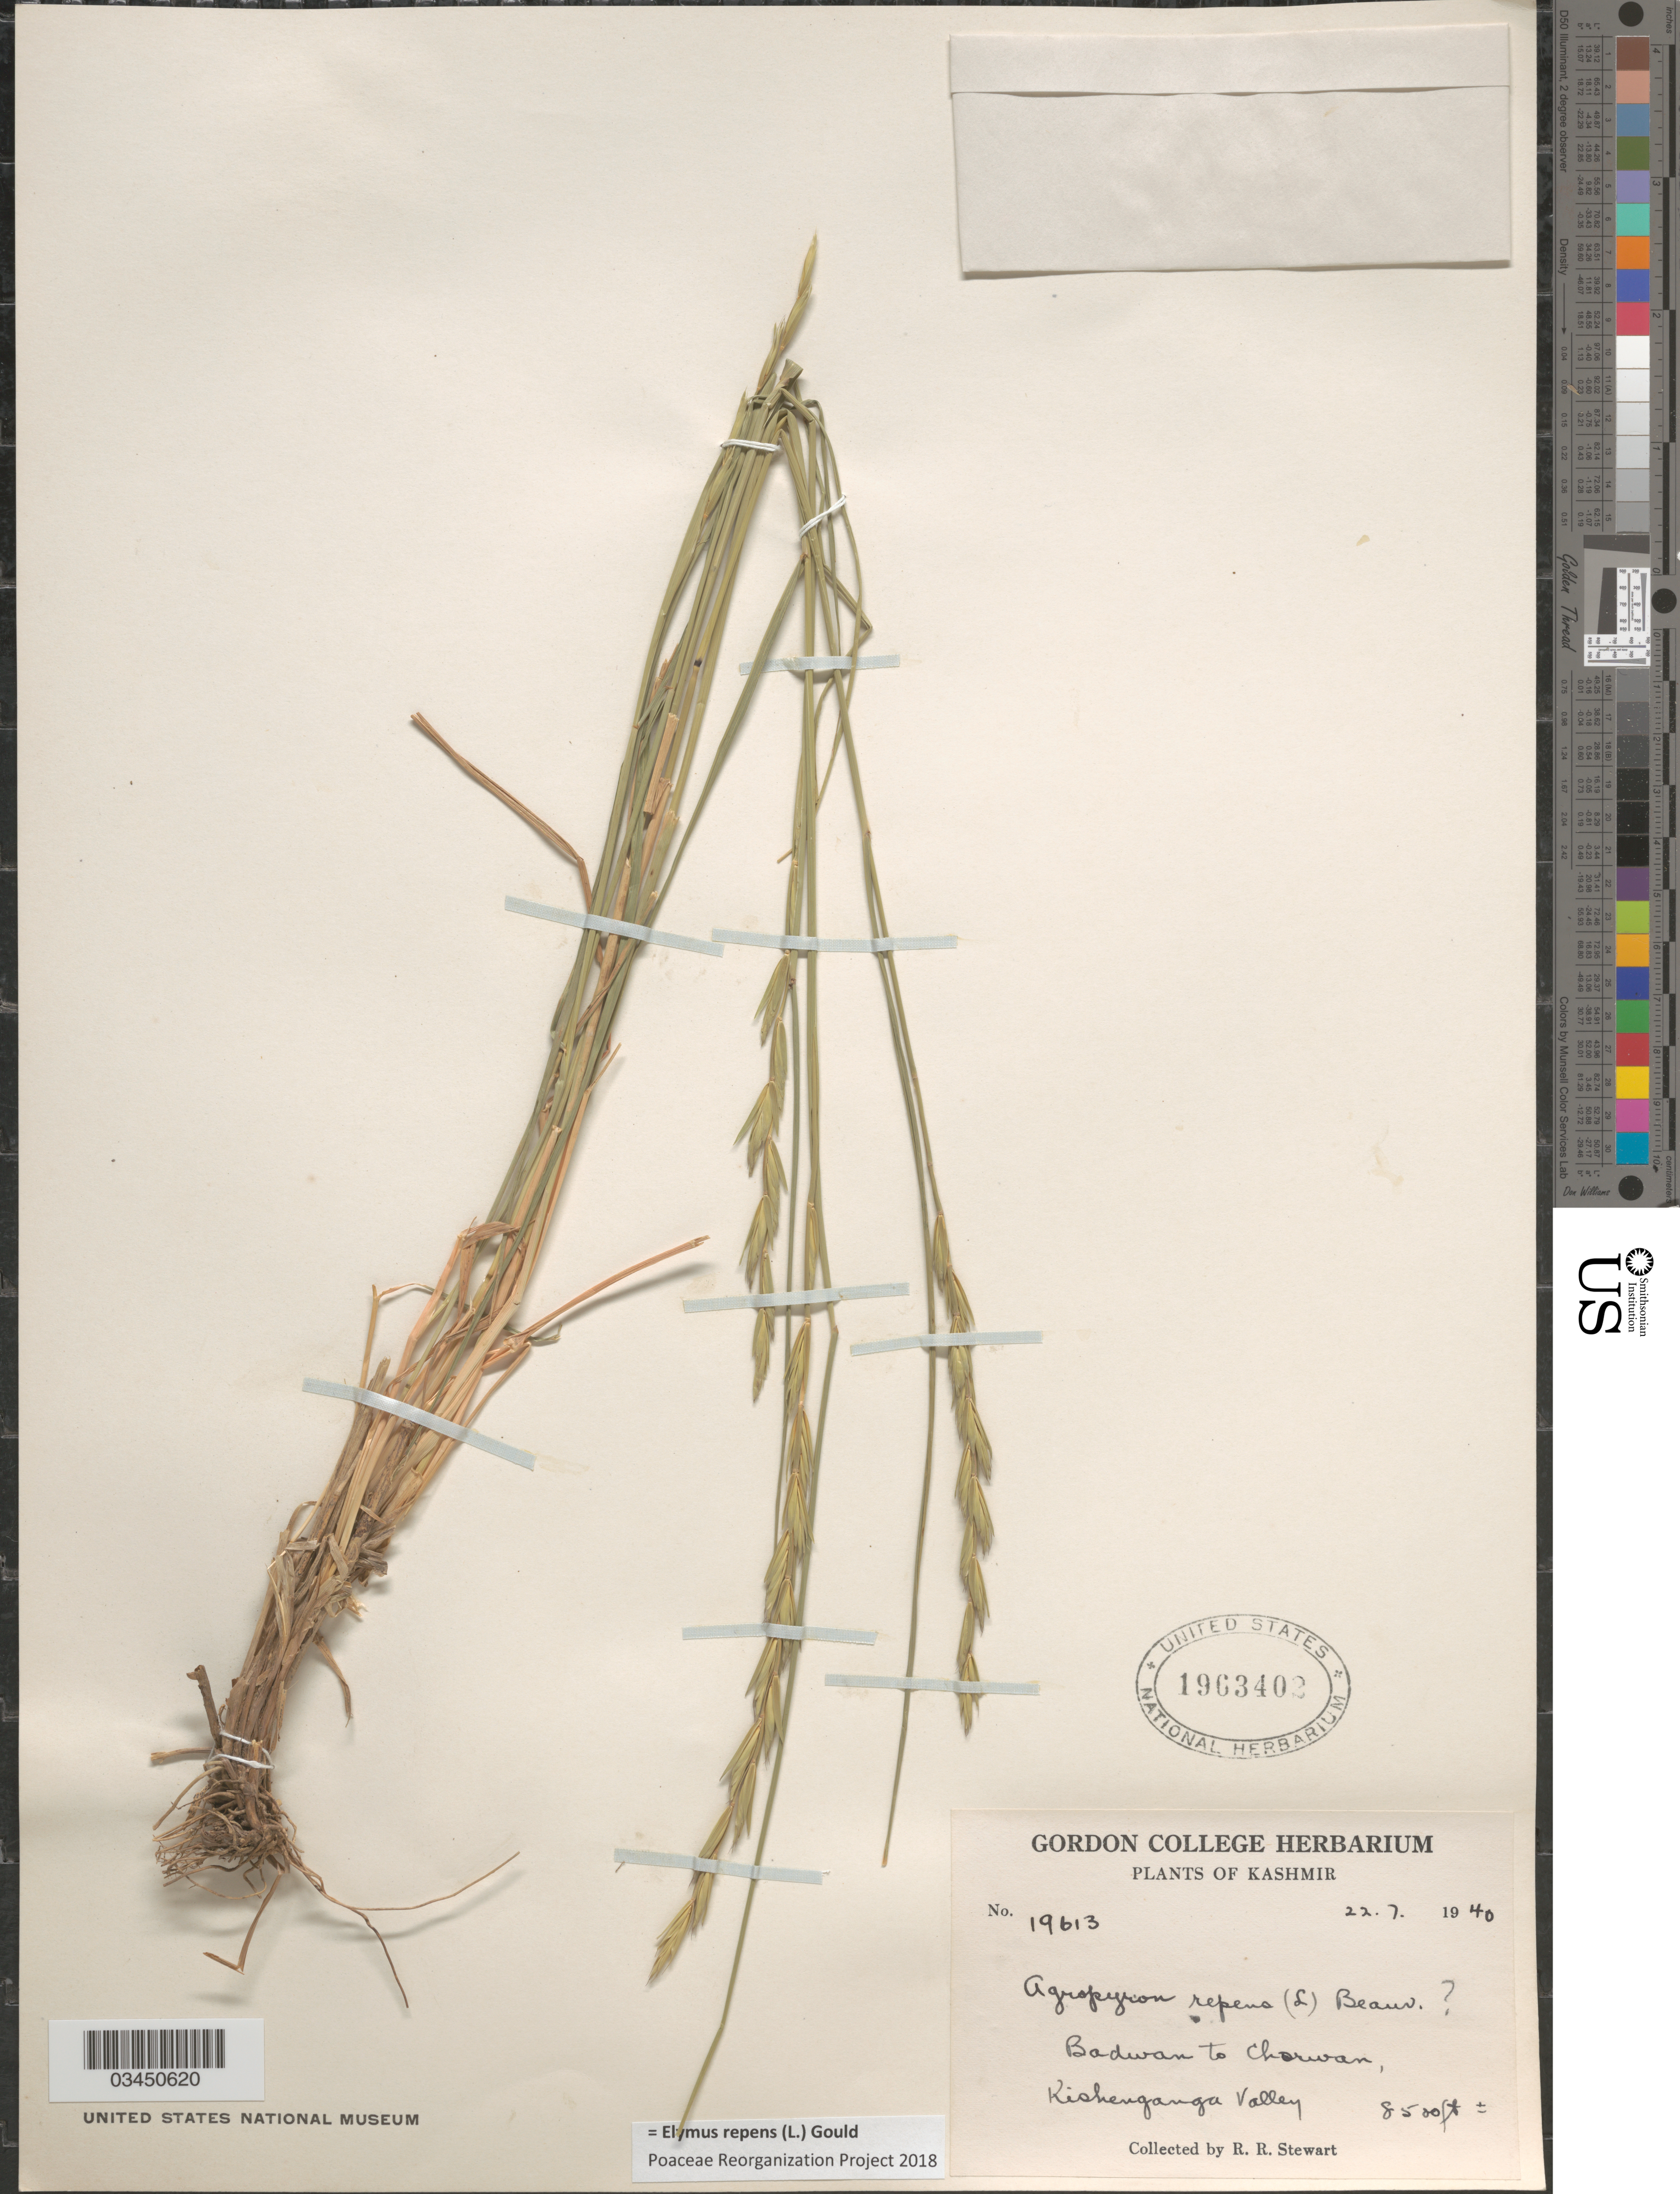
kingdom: Plantae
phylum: Tracheophyta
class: Liliopsida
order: Poales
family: Poaceae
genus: Elymus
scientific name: Elymus repens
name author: (L.) Gould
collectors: R. Stewart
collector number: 19613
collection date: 1940-07-22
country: India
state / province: Jammu and Kashmir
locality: Kashmir. Badwan to Charwan, Kishenganga Valley.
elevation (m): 2591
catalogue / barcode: US 1963402